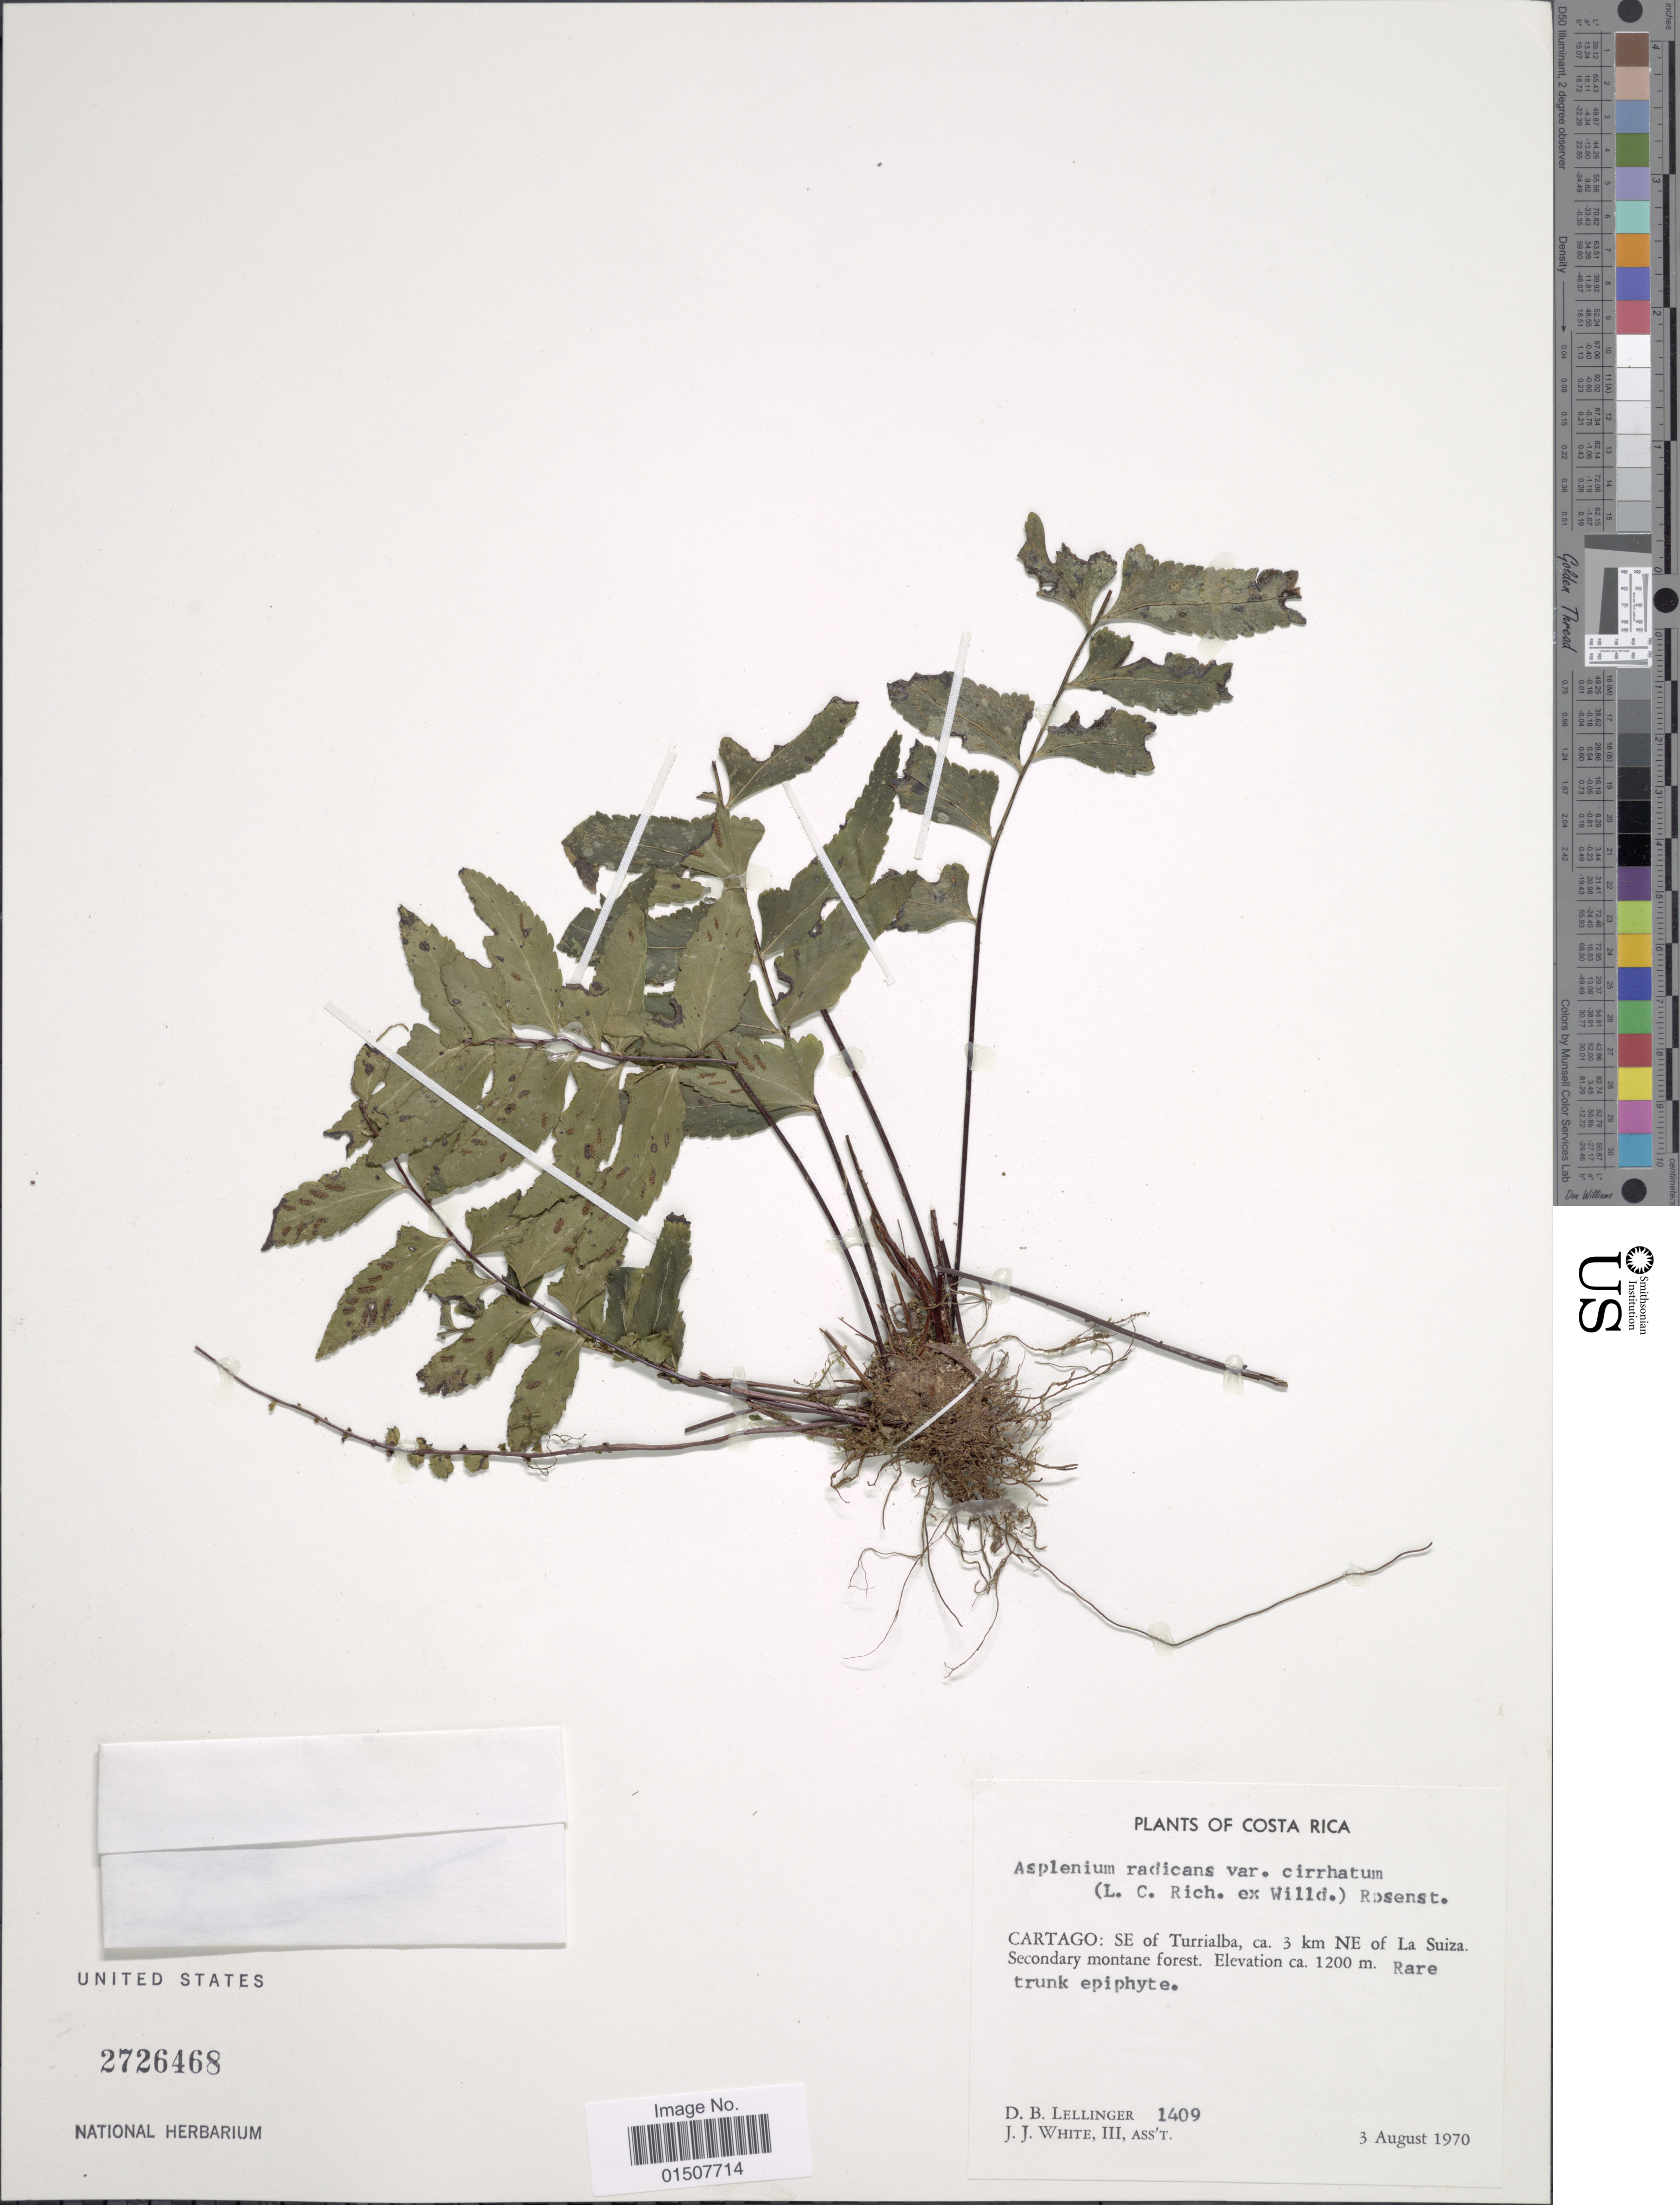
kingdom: Plantae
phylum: Tracheophyta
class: Polypodiopsida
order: Polypodiales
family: Aspleniaceae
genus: Asplenium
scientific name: Asplenium radicans var. cirrhatum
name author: (Rich. ex Willd.) Rosenst.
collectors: D. B. Lellinger & J. J. White III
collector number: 1409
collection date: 1970-08-03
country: Costa Rica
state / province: Cartago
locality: Cartago: SE of Turrialba, ca 3 km NE of La Suiza. Secondary montane forest.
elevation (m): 1200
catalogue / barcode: US 2726468